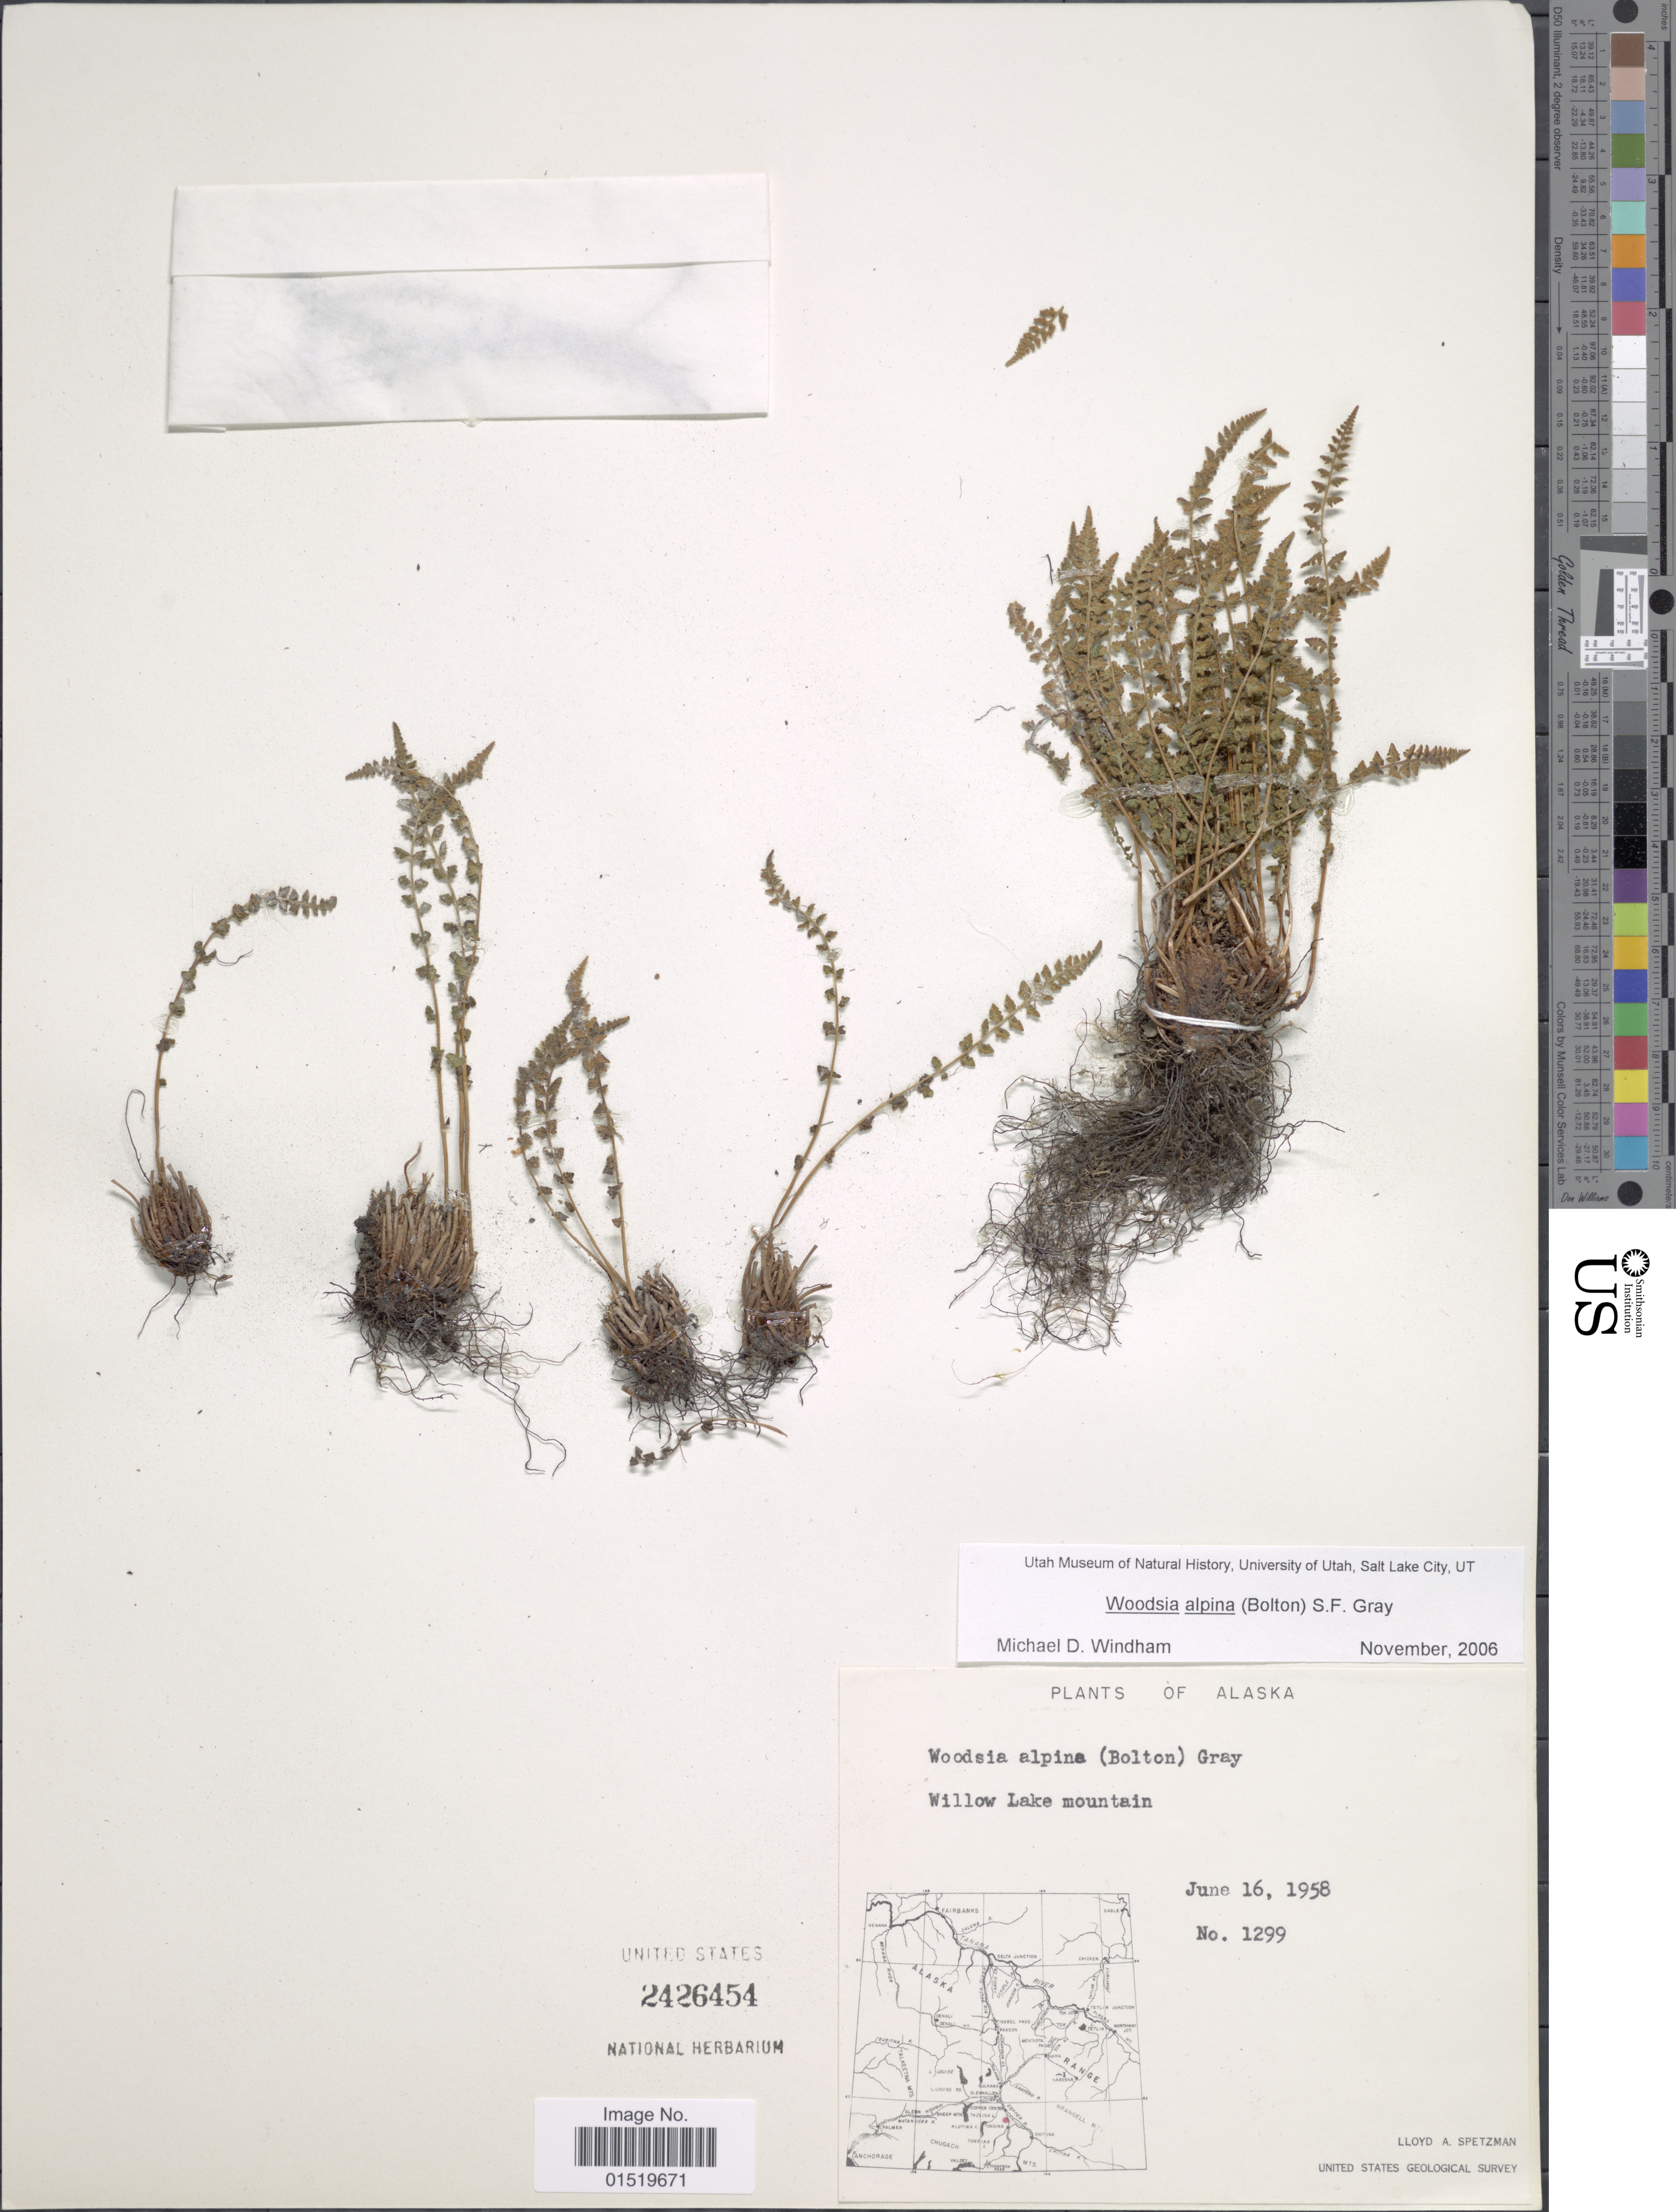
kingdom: Plantae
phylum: Tracheophyta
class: Polypodiopsida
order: Polypodiales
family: Woodsiaceae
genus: Woodsia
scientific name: Woodsia alpina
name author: (Bolton) S.F. Gray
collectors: L. Spetzman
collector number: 1299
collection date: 1958-06-16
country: United States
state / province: Alaska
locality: Willow Lake mountain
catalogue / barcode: US 2426454